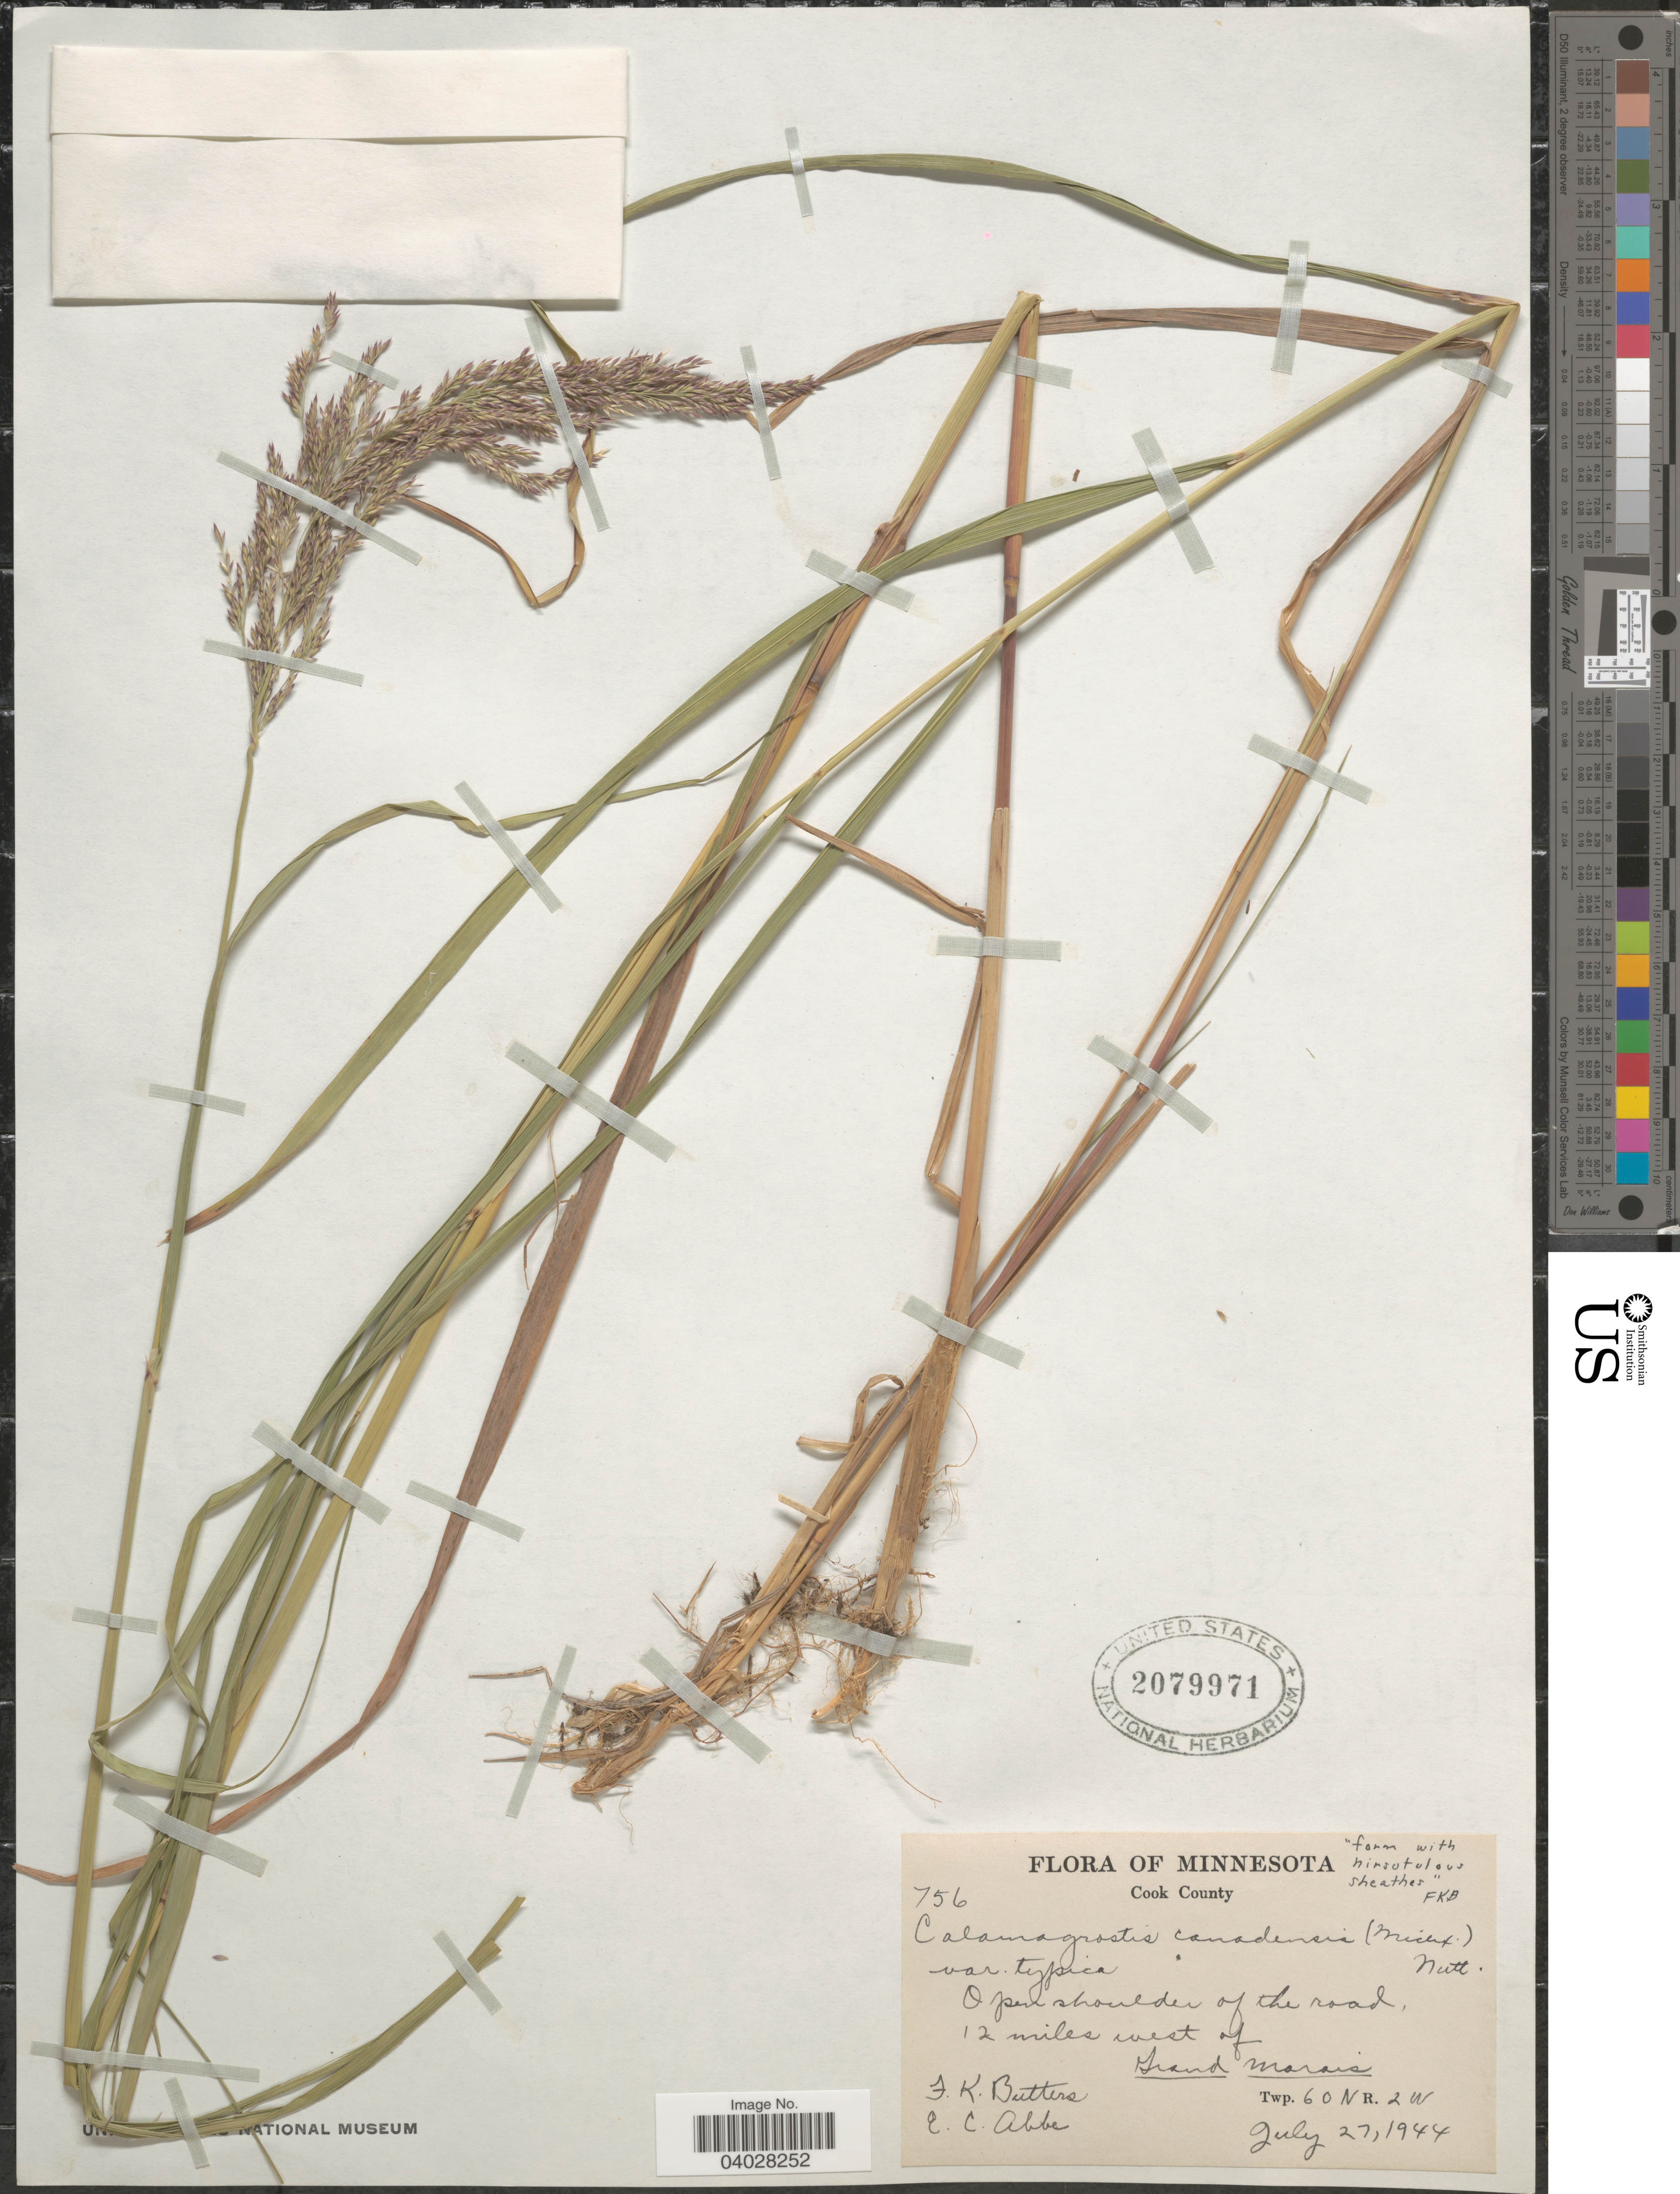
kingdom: Plantae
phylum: Tracheophyta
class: Liliopsida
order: Poales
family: Poaceae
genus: Calamagrostis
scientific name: Calamagrostis canadensis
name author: (Michx.) P. Beauv.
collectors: F. K. Butters & E. C. Abbe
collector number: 756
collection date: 1944-07-27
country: United States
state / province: Minnesota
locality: Cook County. 12 miles west of Grand Marais. Twp. 60 N R. 2 W.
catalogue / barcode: US 2079971